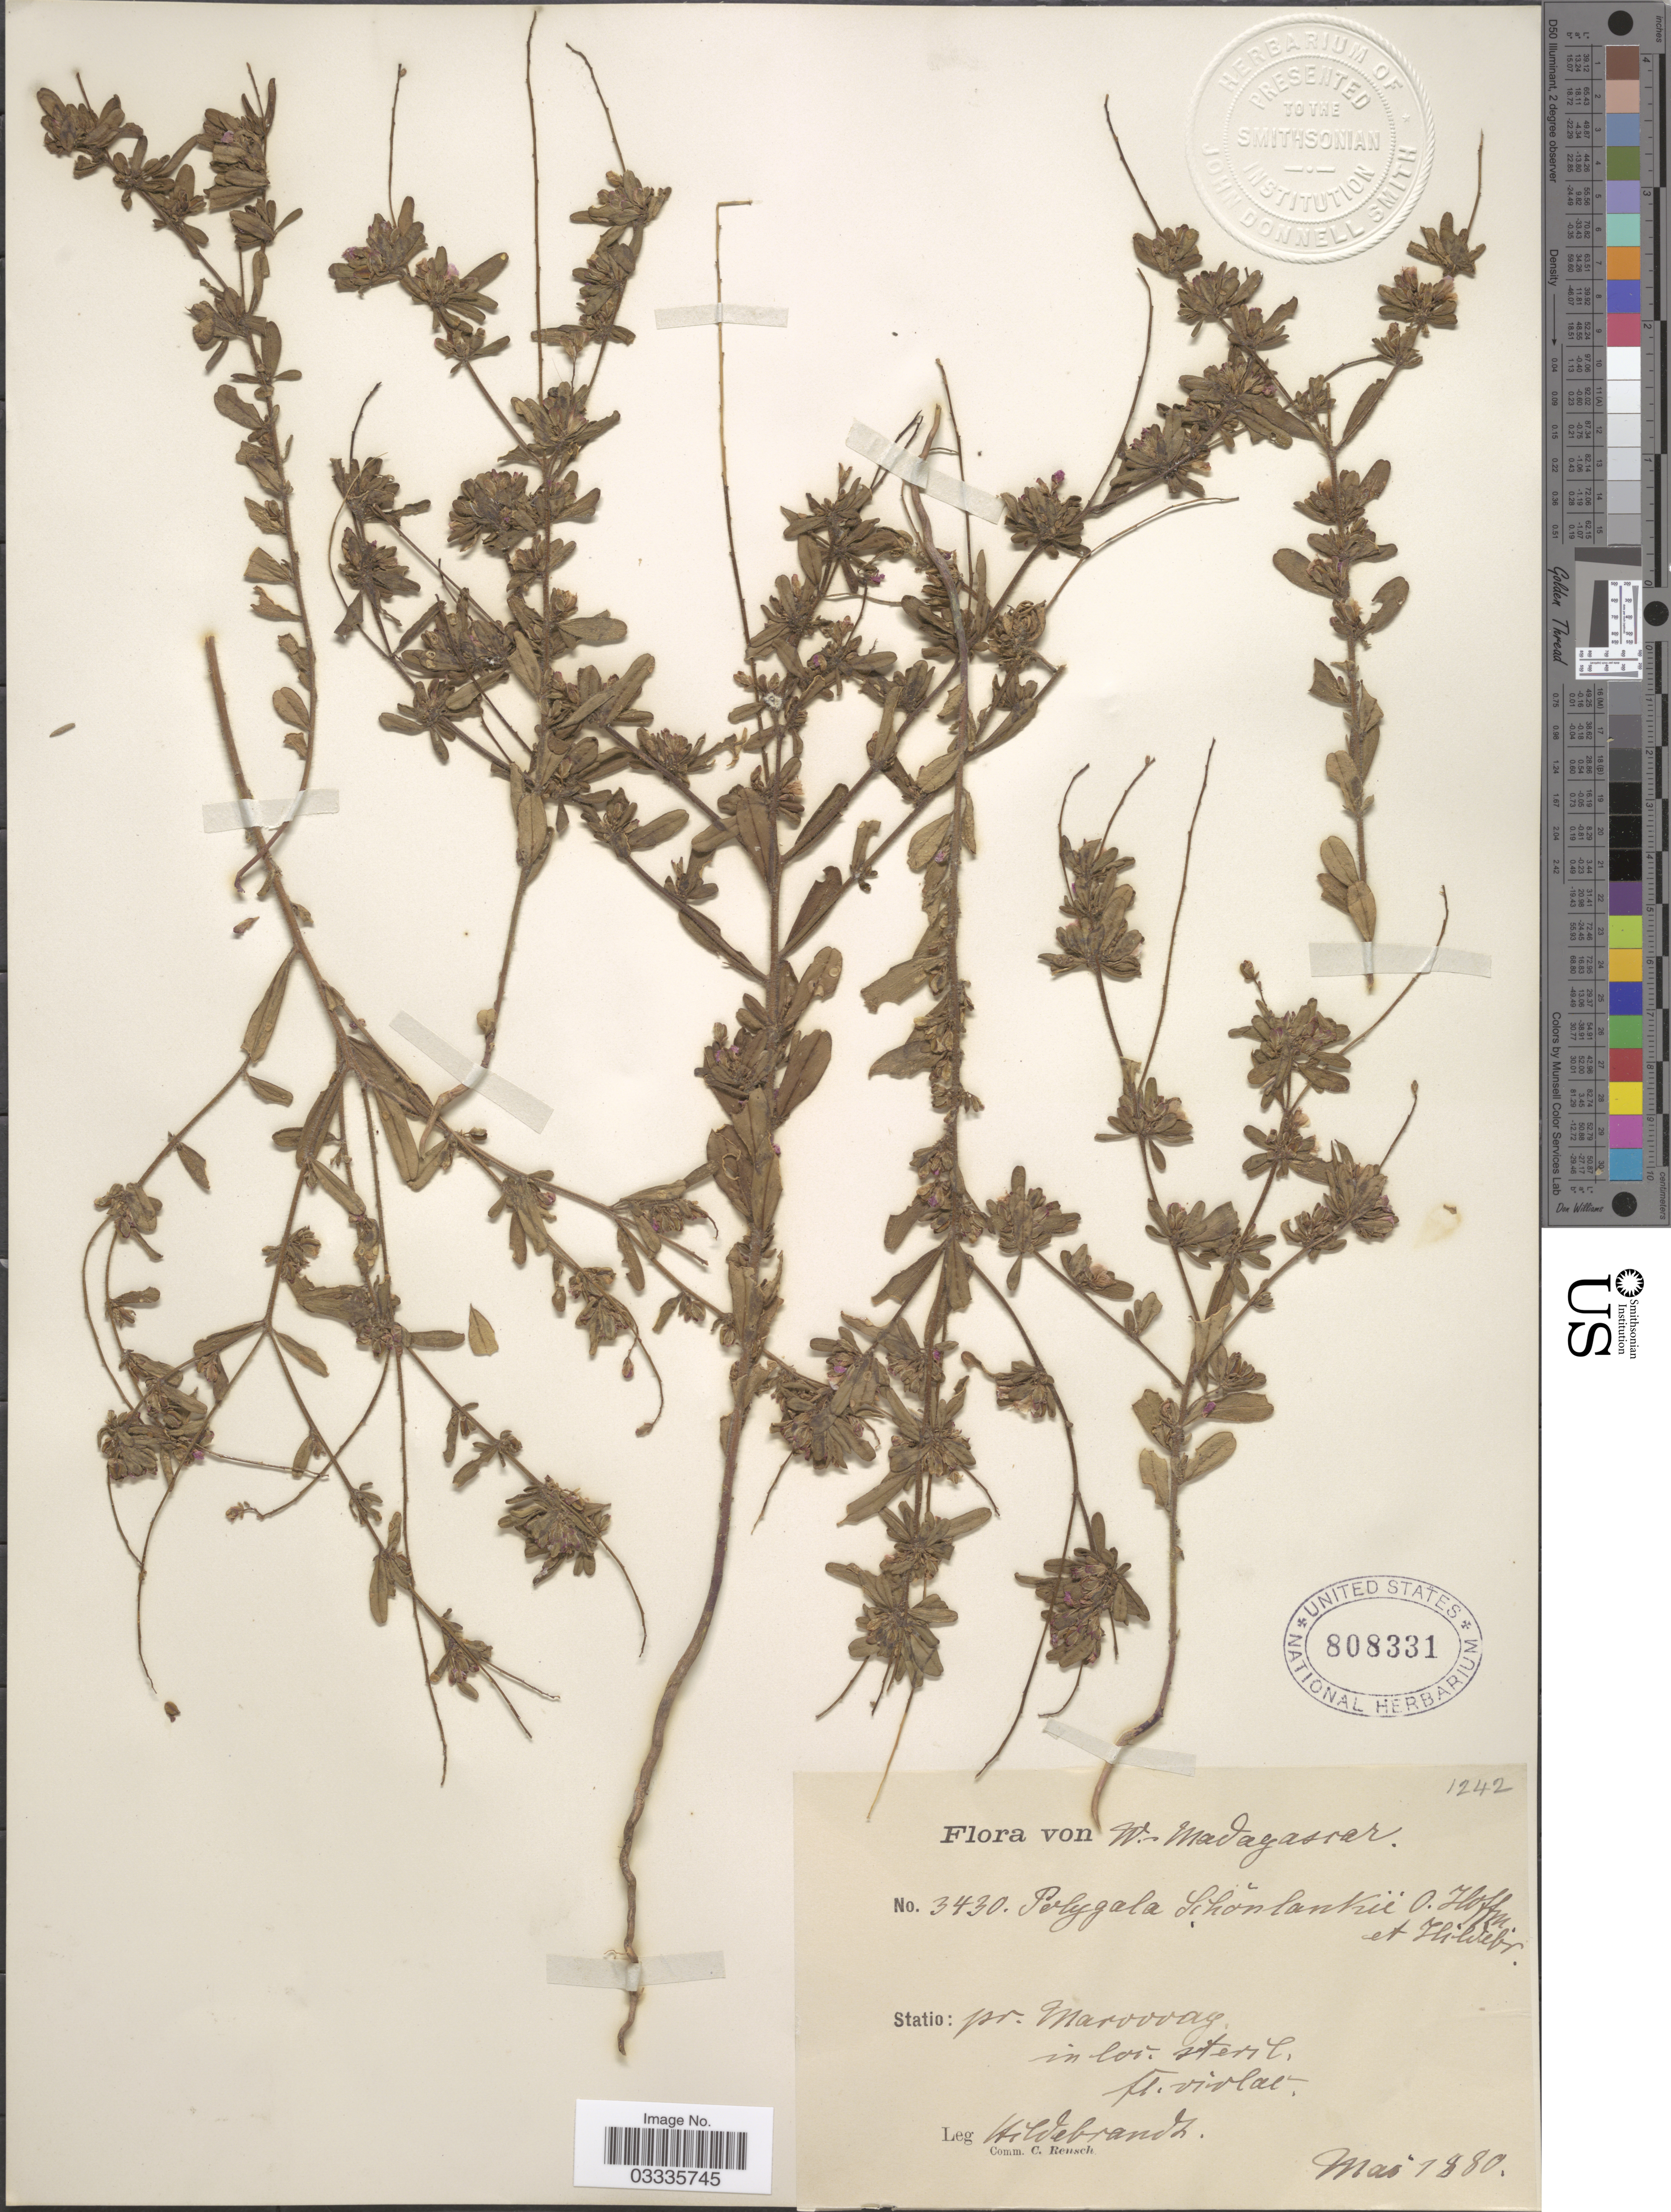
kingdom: Plantae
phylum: Tracheophyta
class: Magnoliopsida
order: Fabales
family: Polygalaceae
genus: Polygala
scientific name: Polygala schoenlankii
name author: O. Hoffm. & Hildebrandt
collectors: J. Hildebrandt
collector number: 3430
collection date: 1880-05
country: Madagascar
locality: W.-Madagascar. Statio: pr. Marovoay.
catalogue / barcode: US 808331